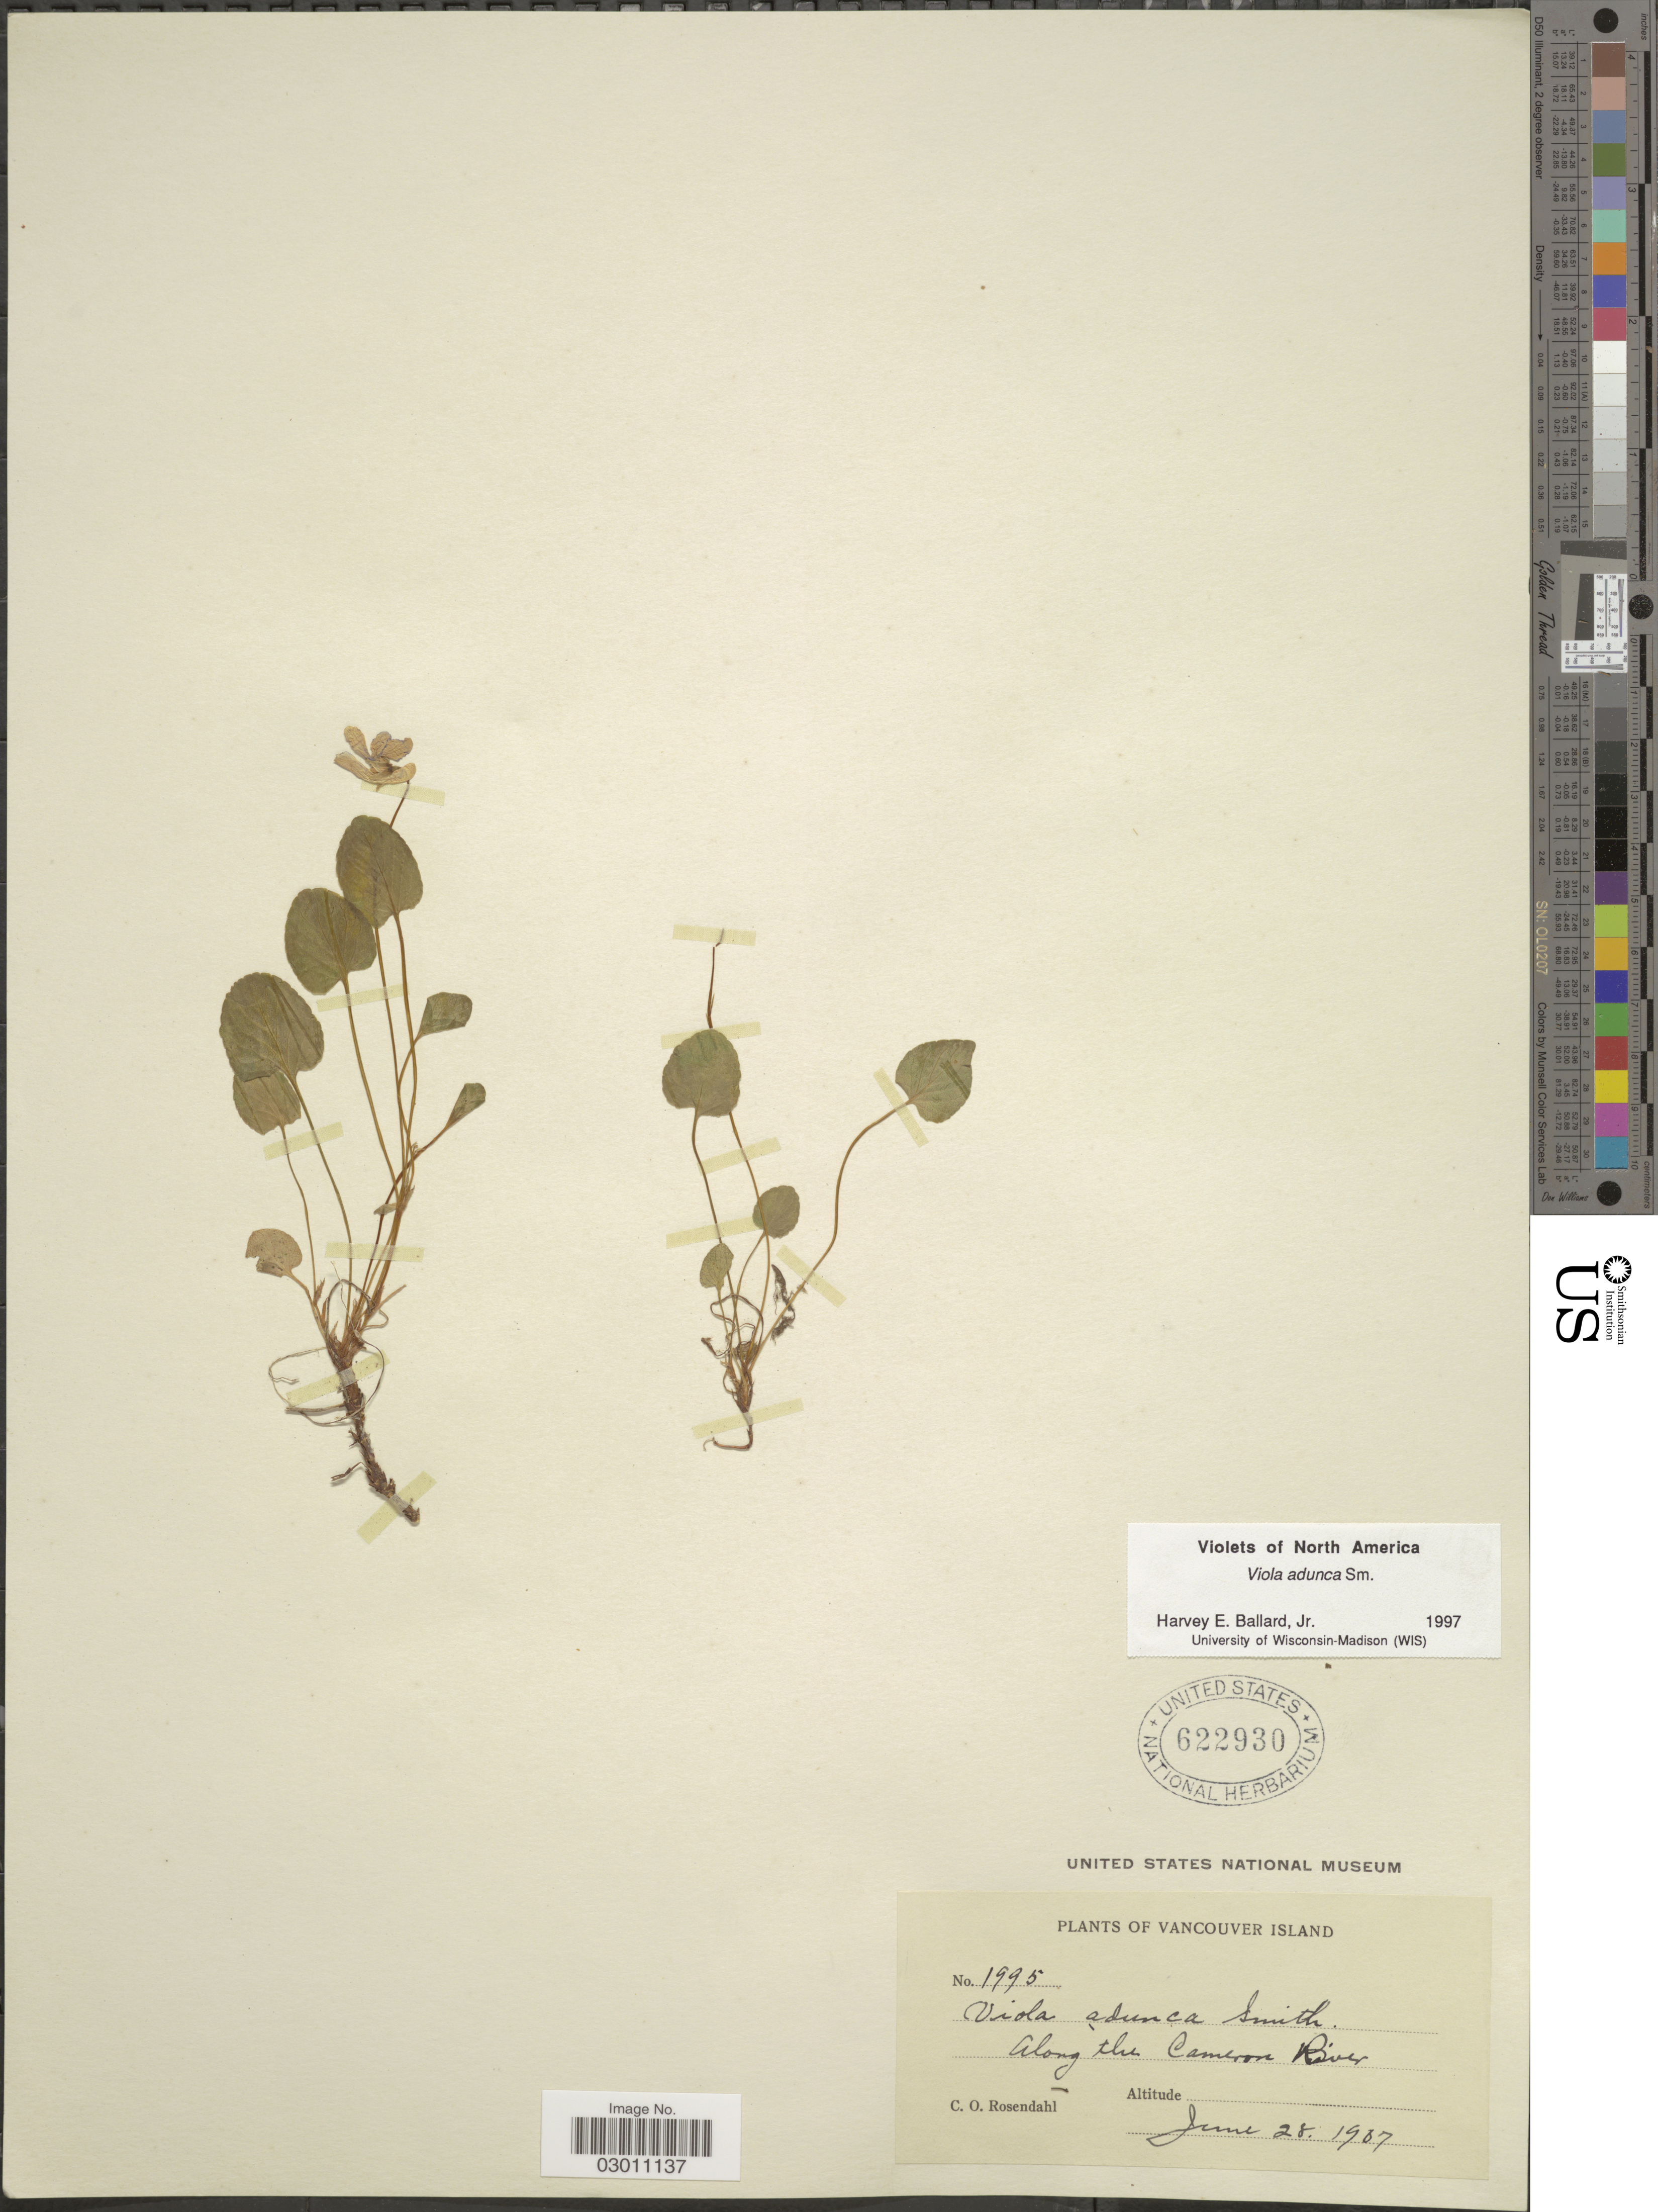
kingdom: Plantae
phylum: Tracheophyta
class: Magnoliopsida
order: Malpighiales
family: Violaceae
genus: Viola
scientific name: Viola adunca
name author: Sm.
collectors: C. O. Rosendahl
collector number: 1995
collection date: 1987-06-28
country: Canada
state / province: British Columbia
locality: Vancouver Island. Along the Cameron River.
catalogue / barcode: US 622930